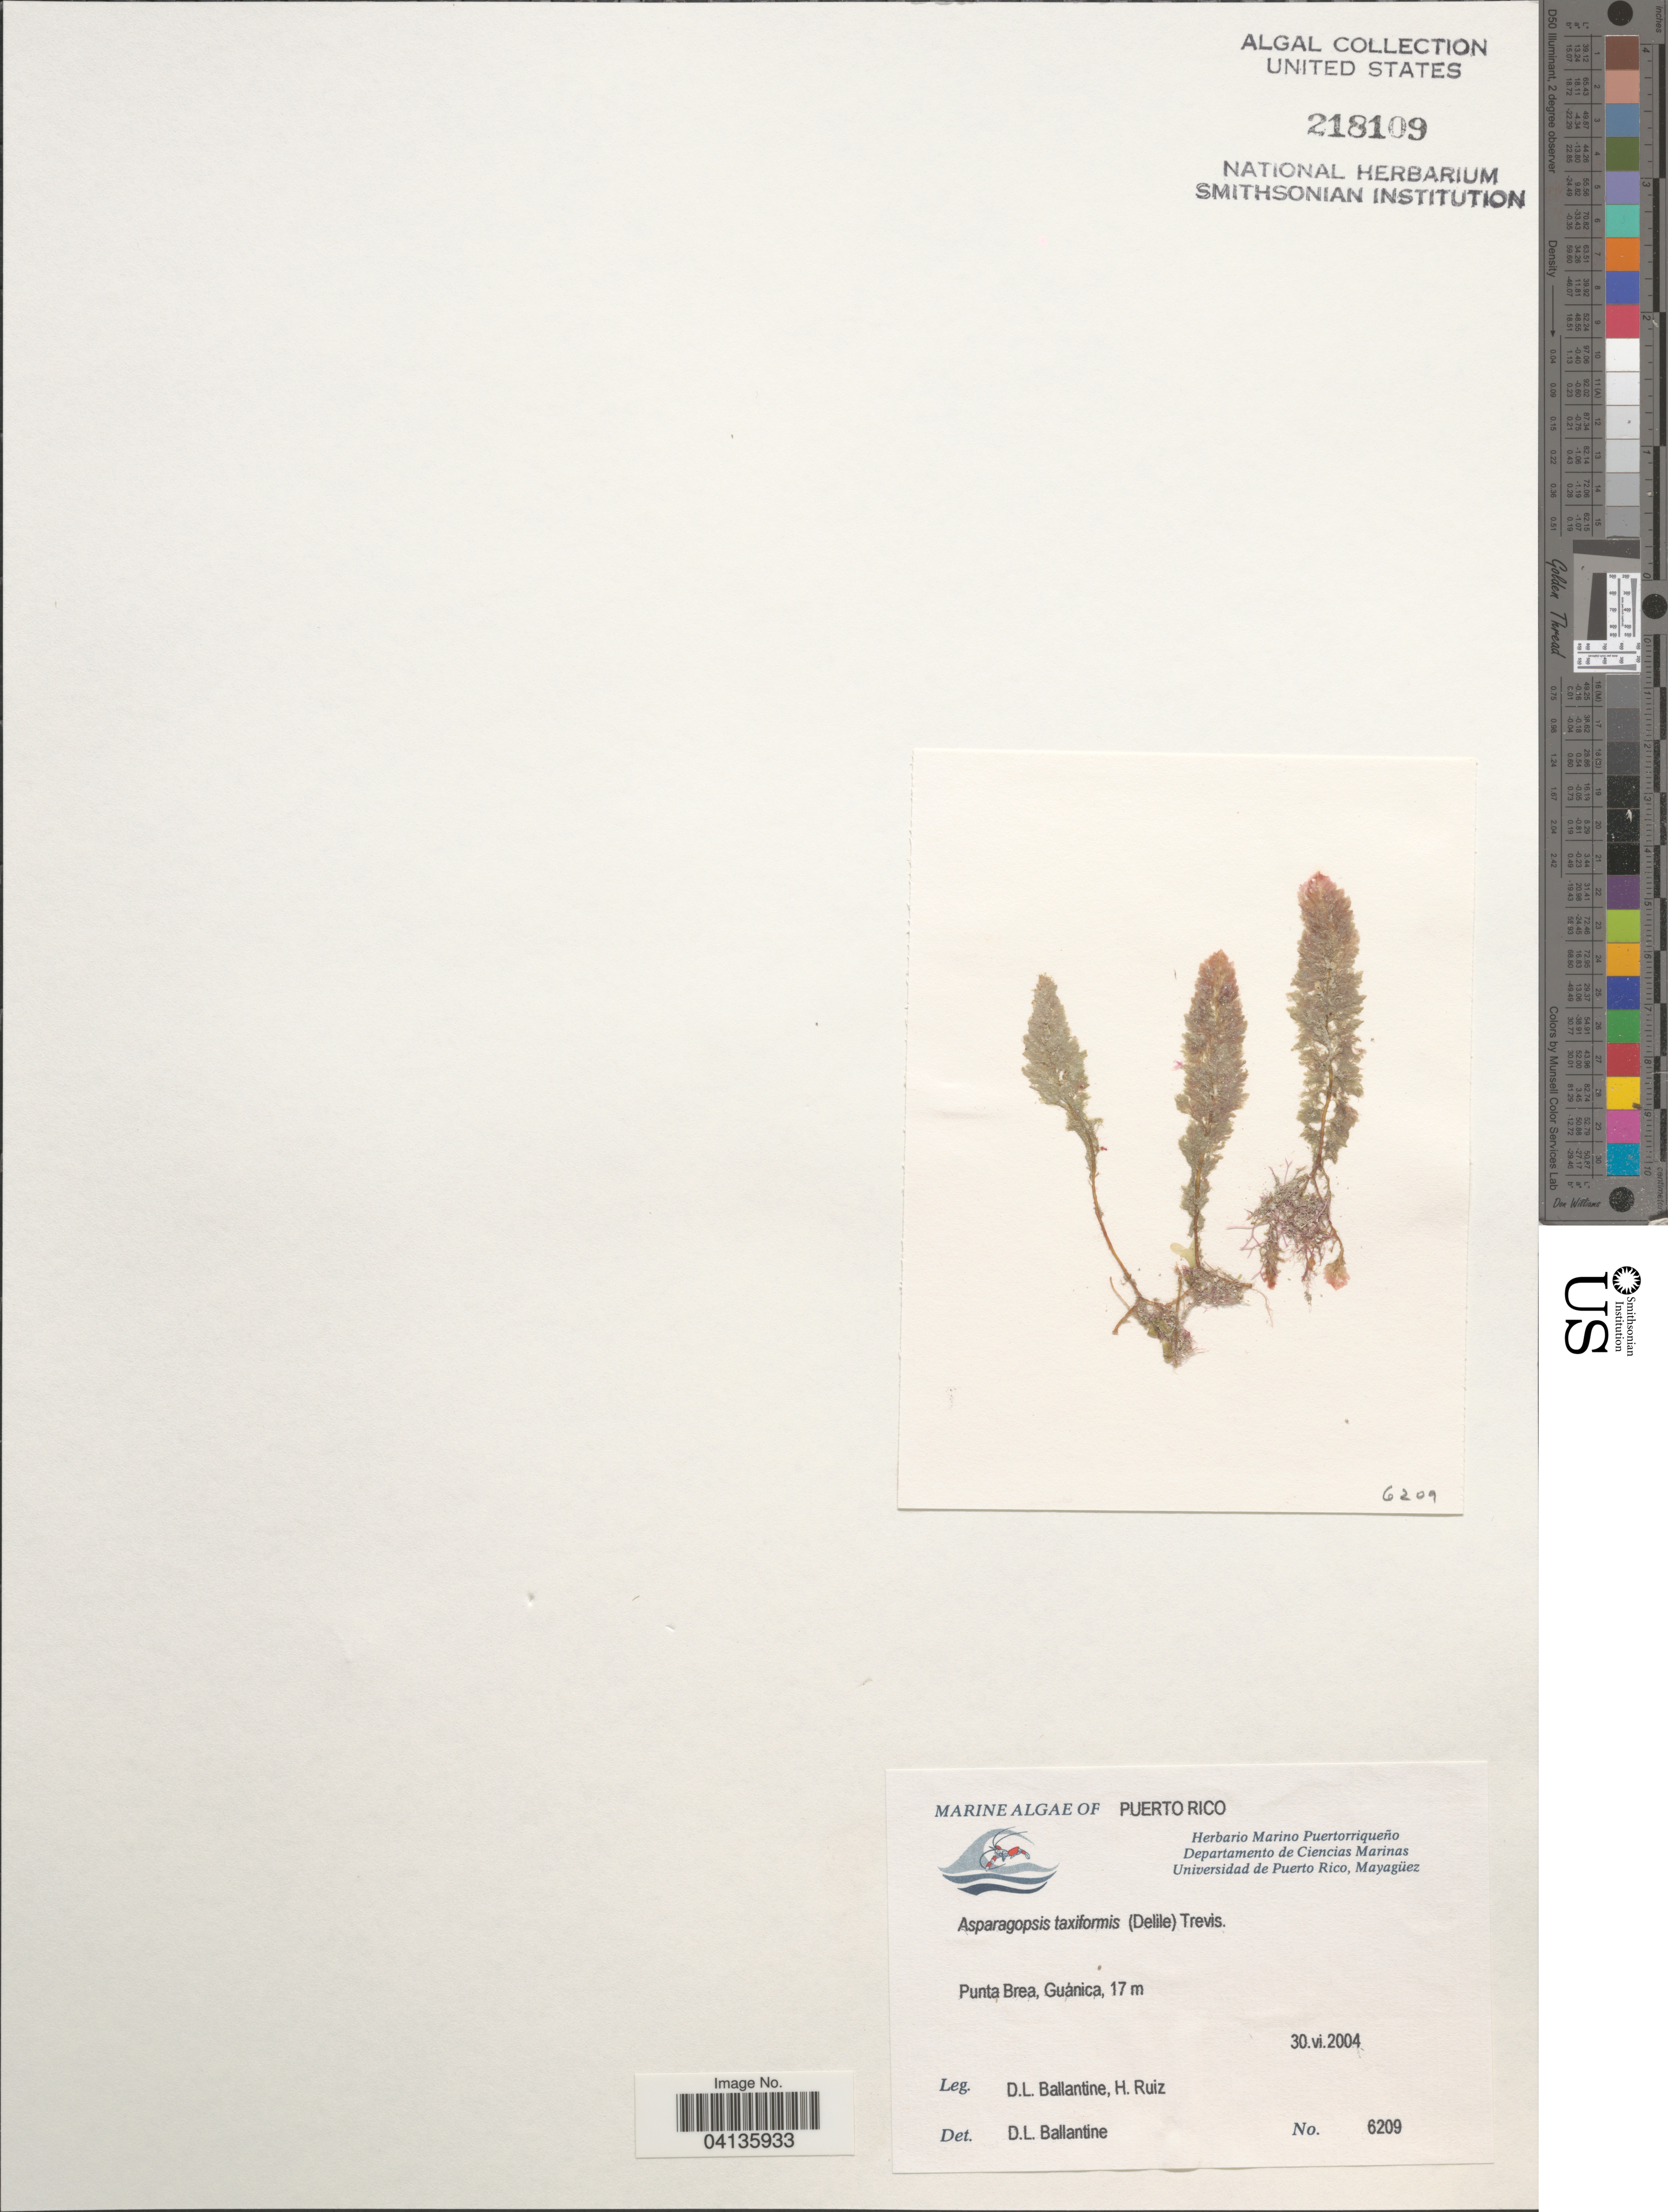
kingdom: Plantae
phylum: Rhodophyta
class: Florideophyceae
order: Bonnemaisoniales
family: Bonnemaisoniaceae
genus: Asparagopsis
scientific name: Asparagopsis taxiformis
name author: (Delile) Trevis.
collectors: D.L. Ballantine & H. Ruiz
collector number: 6209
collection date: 2004-06-30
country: Puerto Rico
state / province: Guánica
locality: Punta Brea.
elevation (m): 17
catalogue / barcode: US 218109